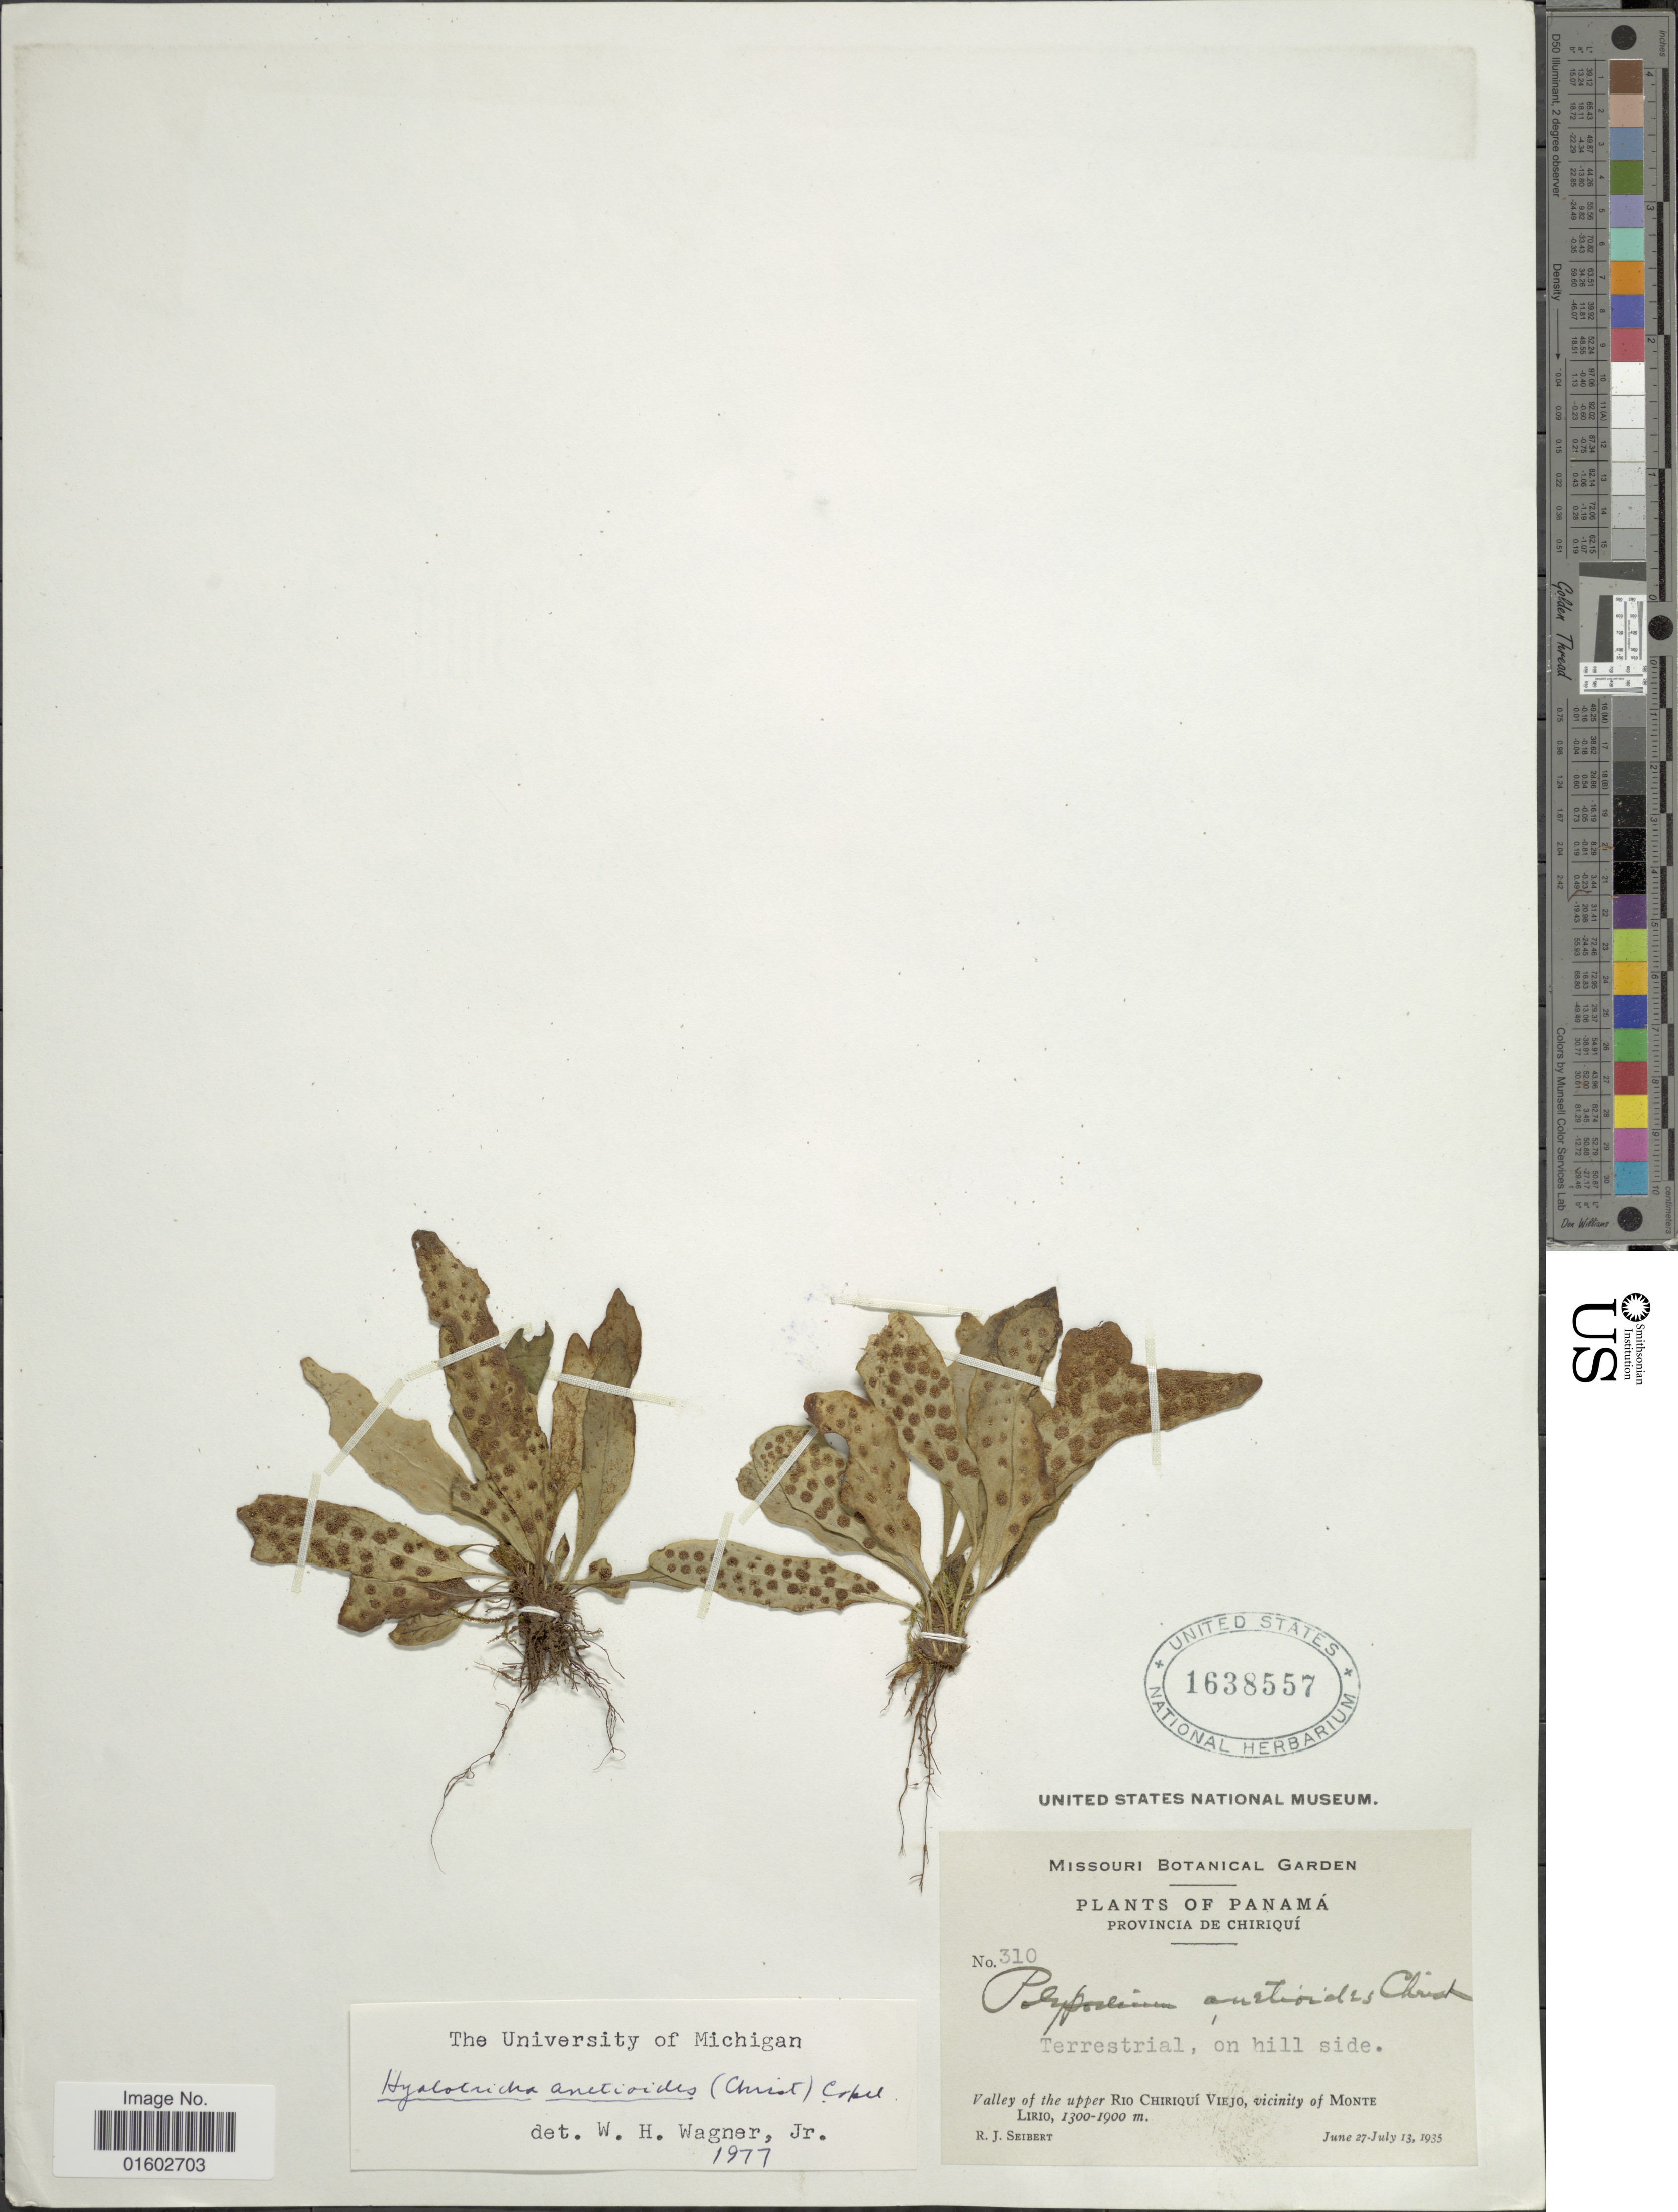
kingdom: Plantae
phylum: Tracheophyta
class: Polypodiopsida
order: Polypodiales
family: Polypodiaceae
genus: Campyloneurum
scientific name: Campyloneurum anetioides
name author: (Christ) R.M. Tryon & A.F. Tryon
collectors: R. J. Seibert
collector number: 310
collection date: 1935-06-28/1935-07-13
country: Panama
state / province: Chiriqui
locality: Valley of the upper Rio Chirique Viejo, vicinity of Monte Lirio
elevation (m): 1300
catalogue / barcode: US 1638557